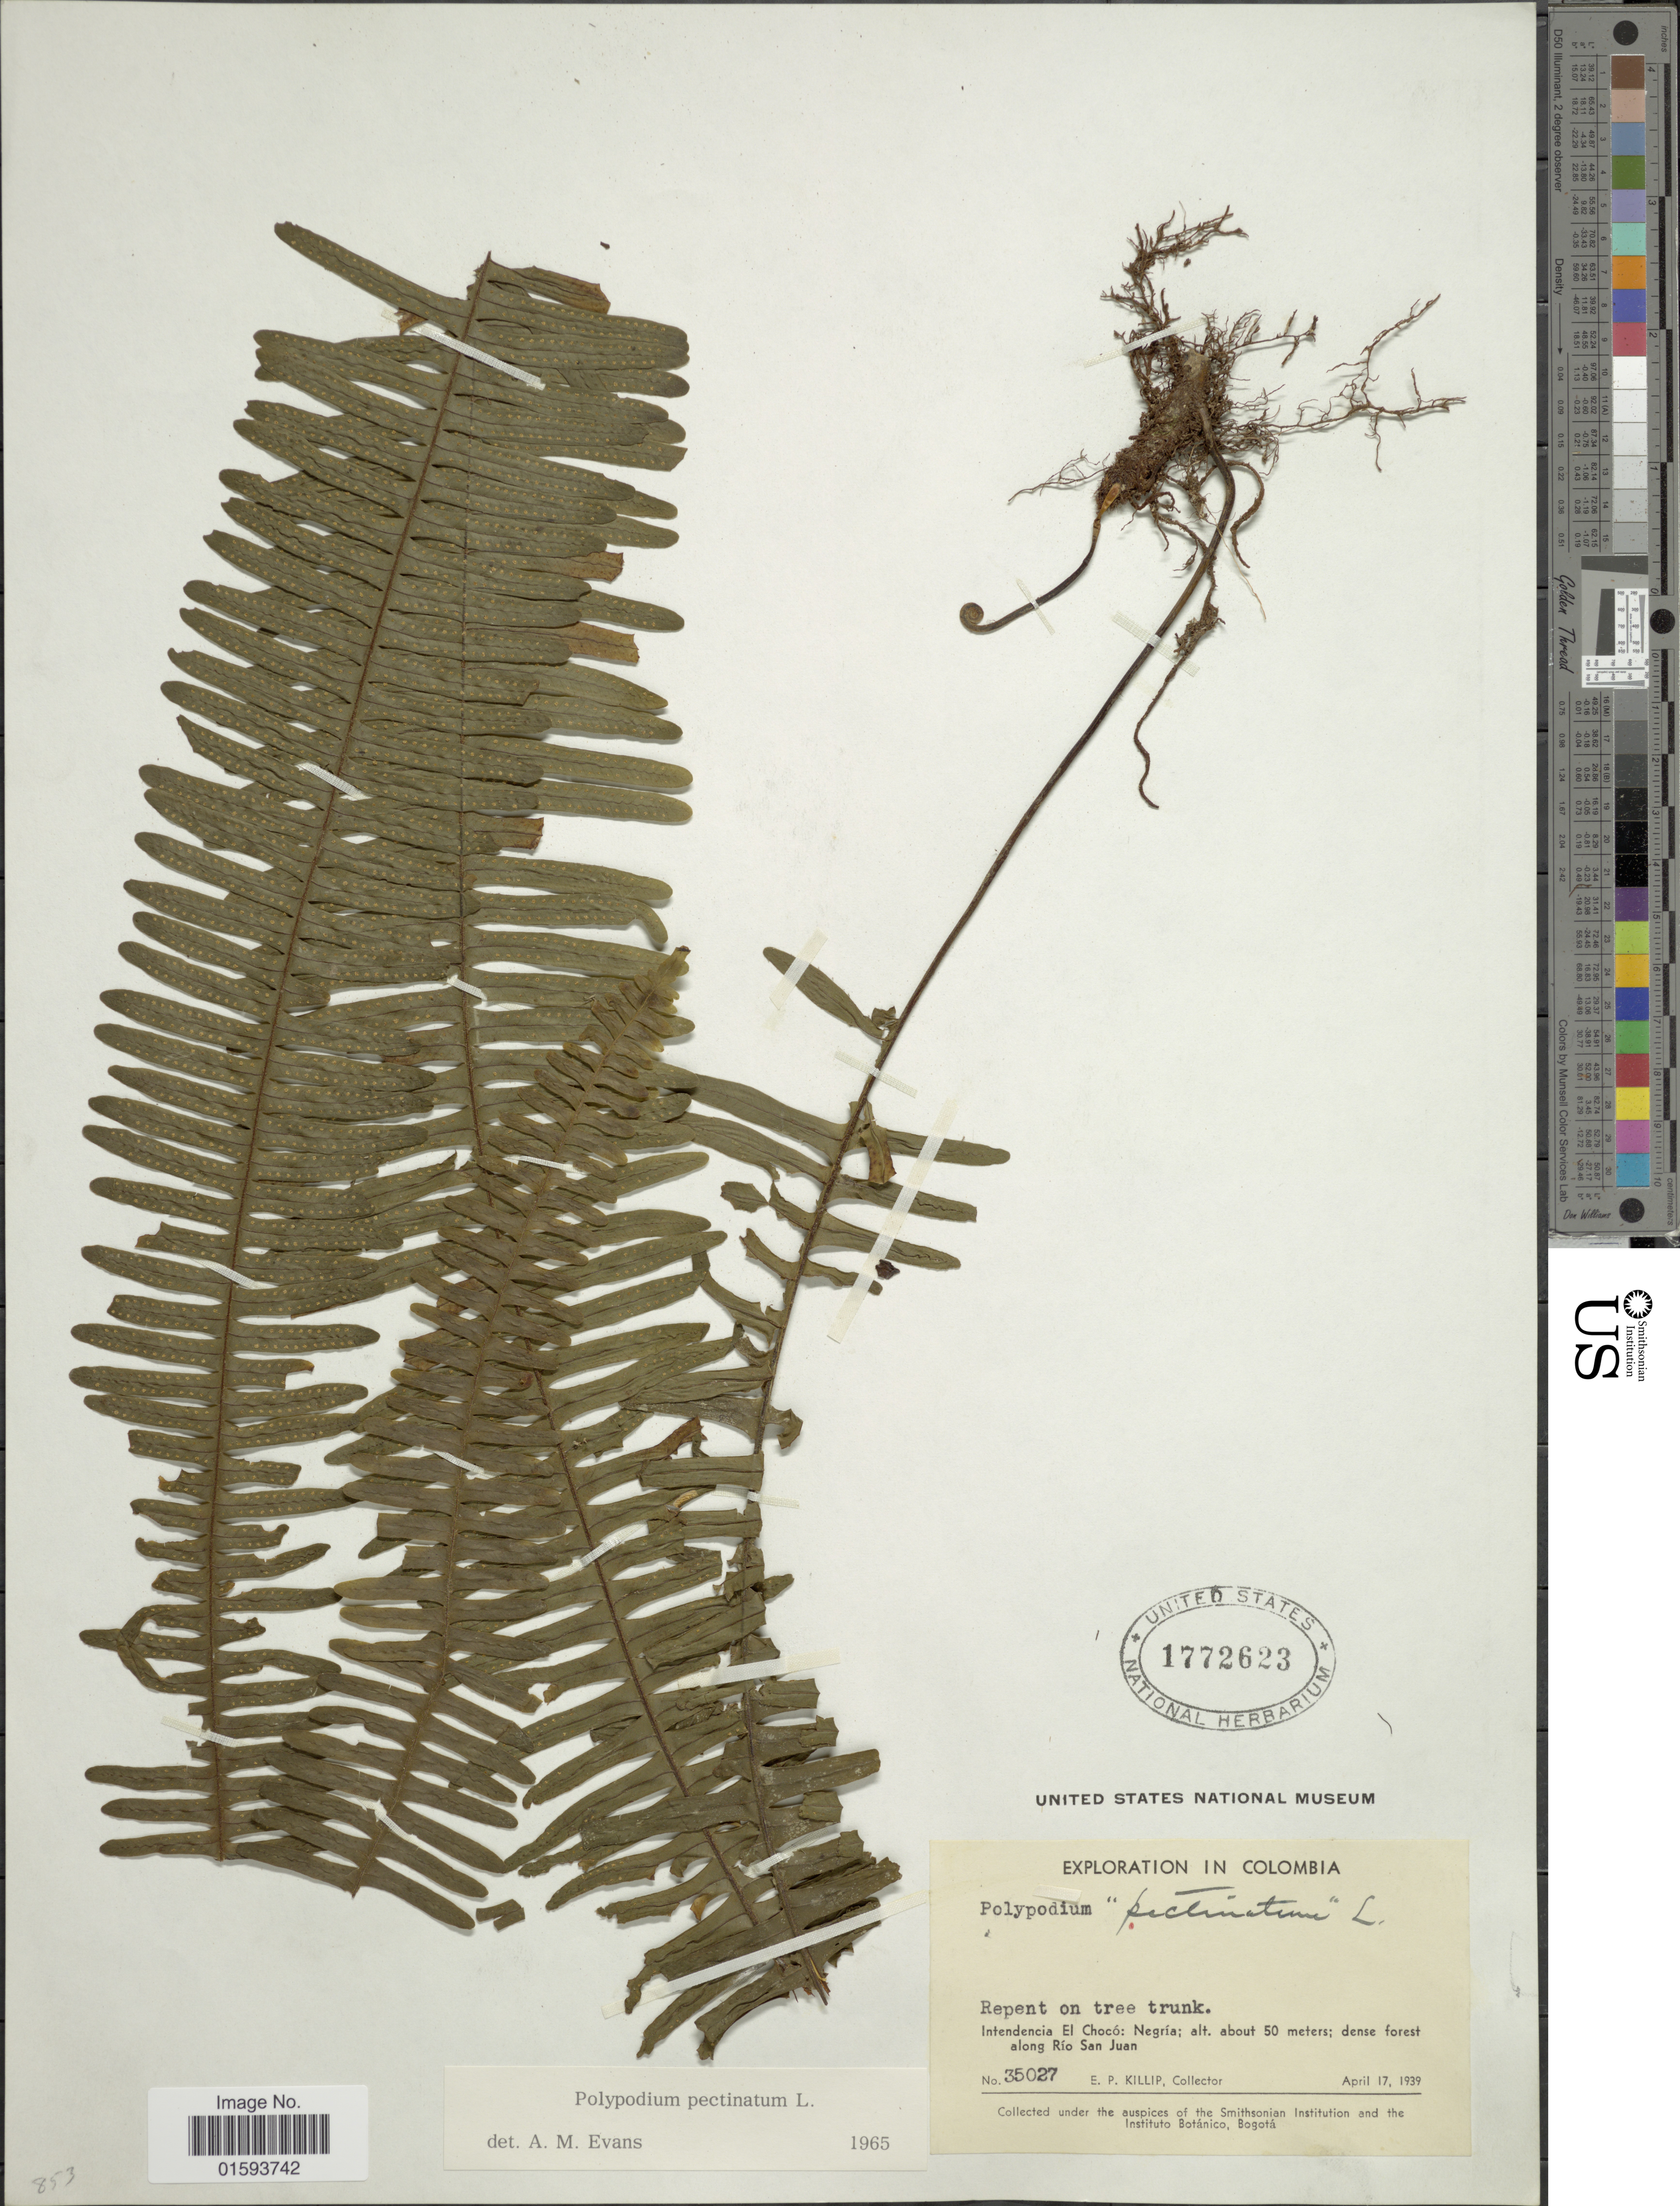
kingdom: Plantae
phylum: Tracheophyta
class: Polypodiopsida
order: Polypodiales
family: Polypodiaceae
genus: Pecluma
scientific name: Pecluma pectinata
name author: (L.) M.G. Price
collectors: E. P. Killip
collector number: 35027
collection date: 1939-04-17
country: Colombia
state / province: Chocó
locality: Negria; dense forest along Rio San Juan.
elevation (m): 50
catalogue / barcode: US 1772623